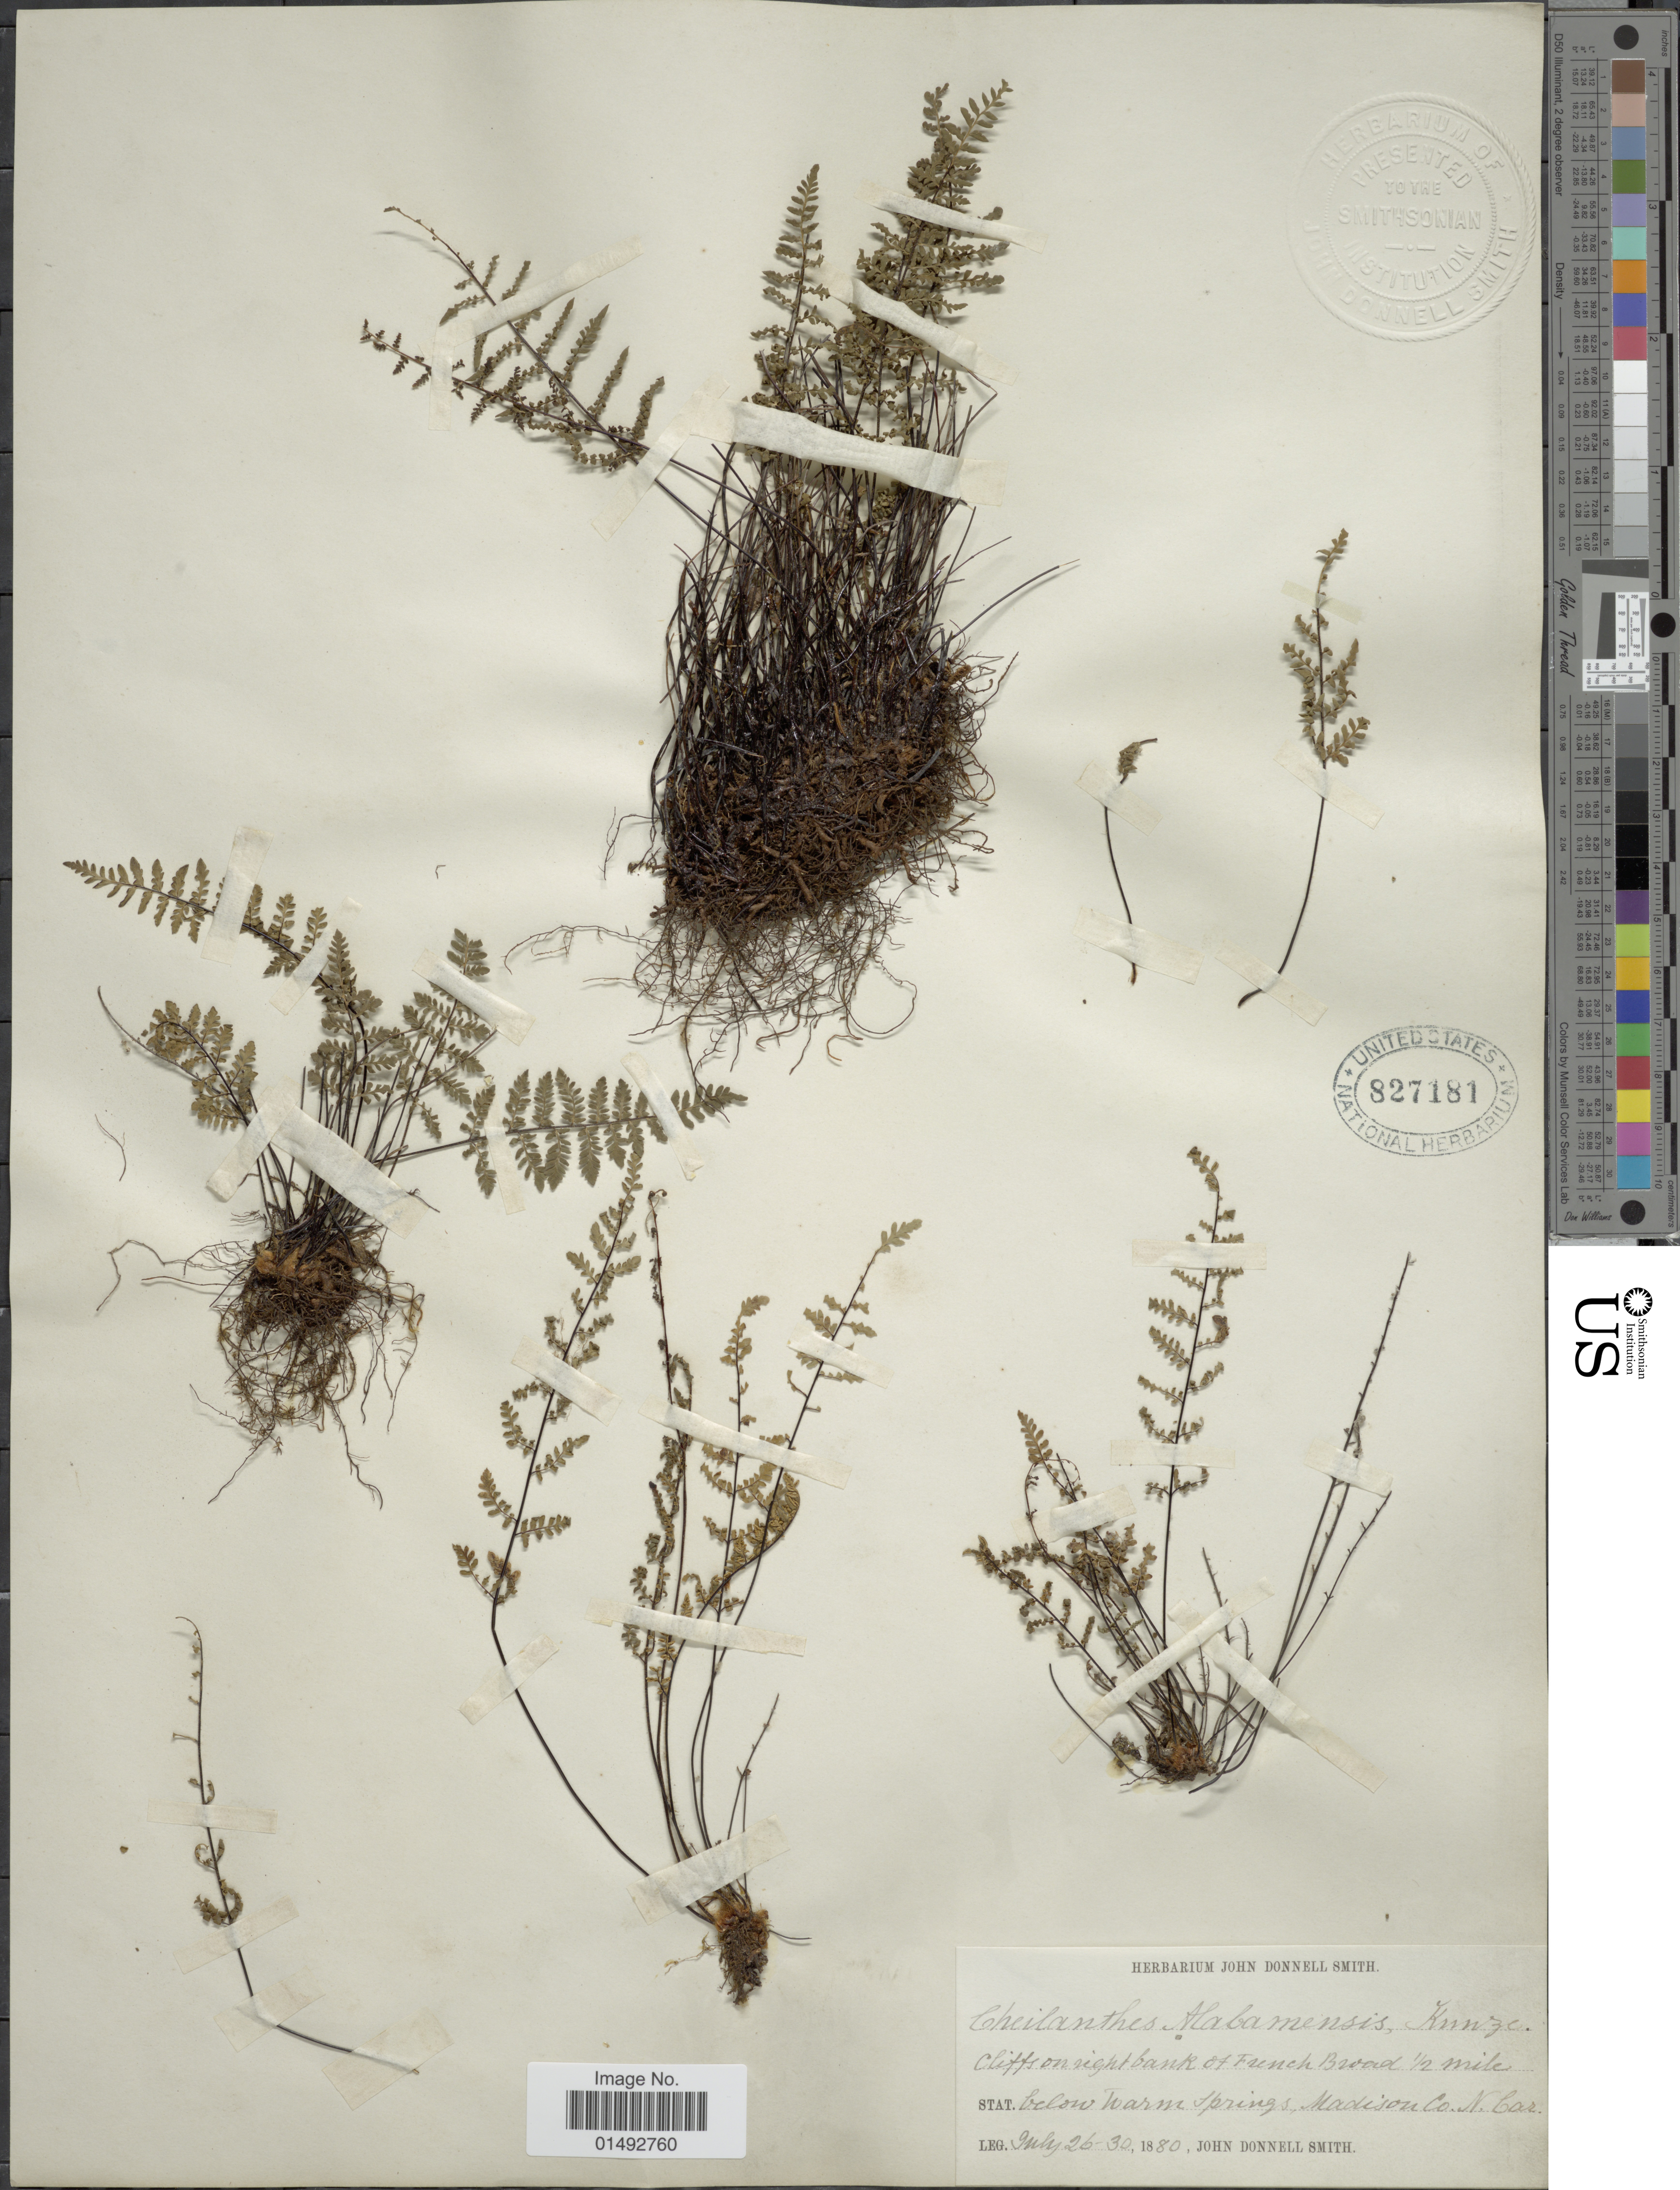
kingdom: Plantae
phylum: Tracheophyta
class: Polypodiopsida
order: Polypodiales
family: Pteridaceae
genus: Myriopteris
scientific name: Myriopteris alabamensis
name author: (Buckley) Grusz & Windham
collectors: J. Donnell Smith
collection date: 1880-07-26/1880-07-30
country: United States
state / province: North Carolina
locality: Cliffs on right bank of French Broad ½ mile below Toarm Springs, Madison Co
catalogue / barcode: US 827181